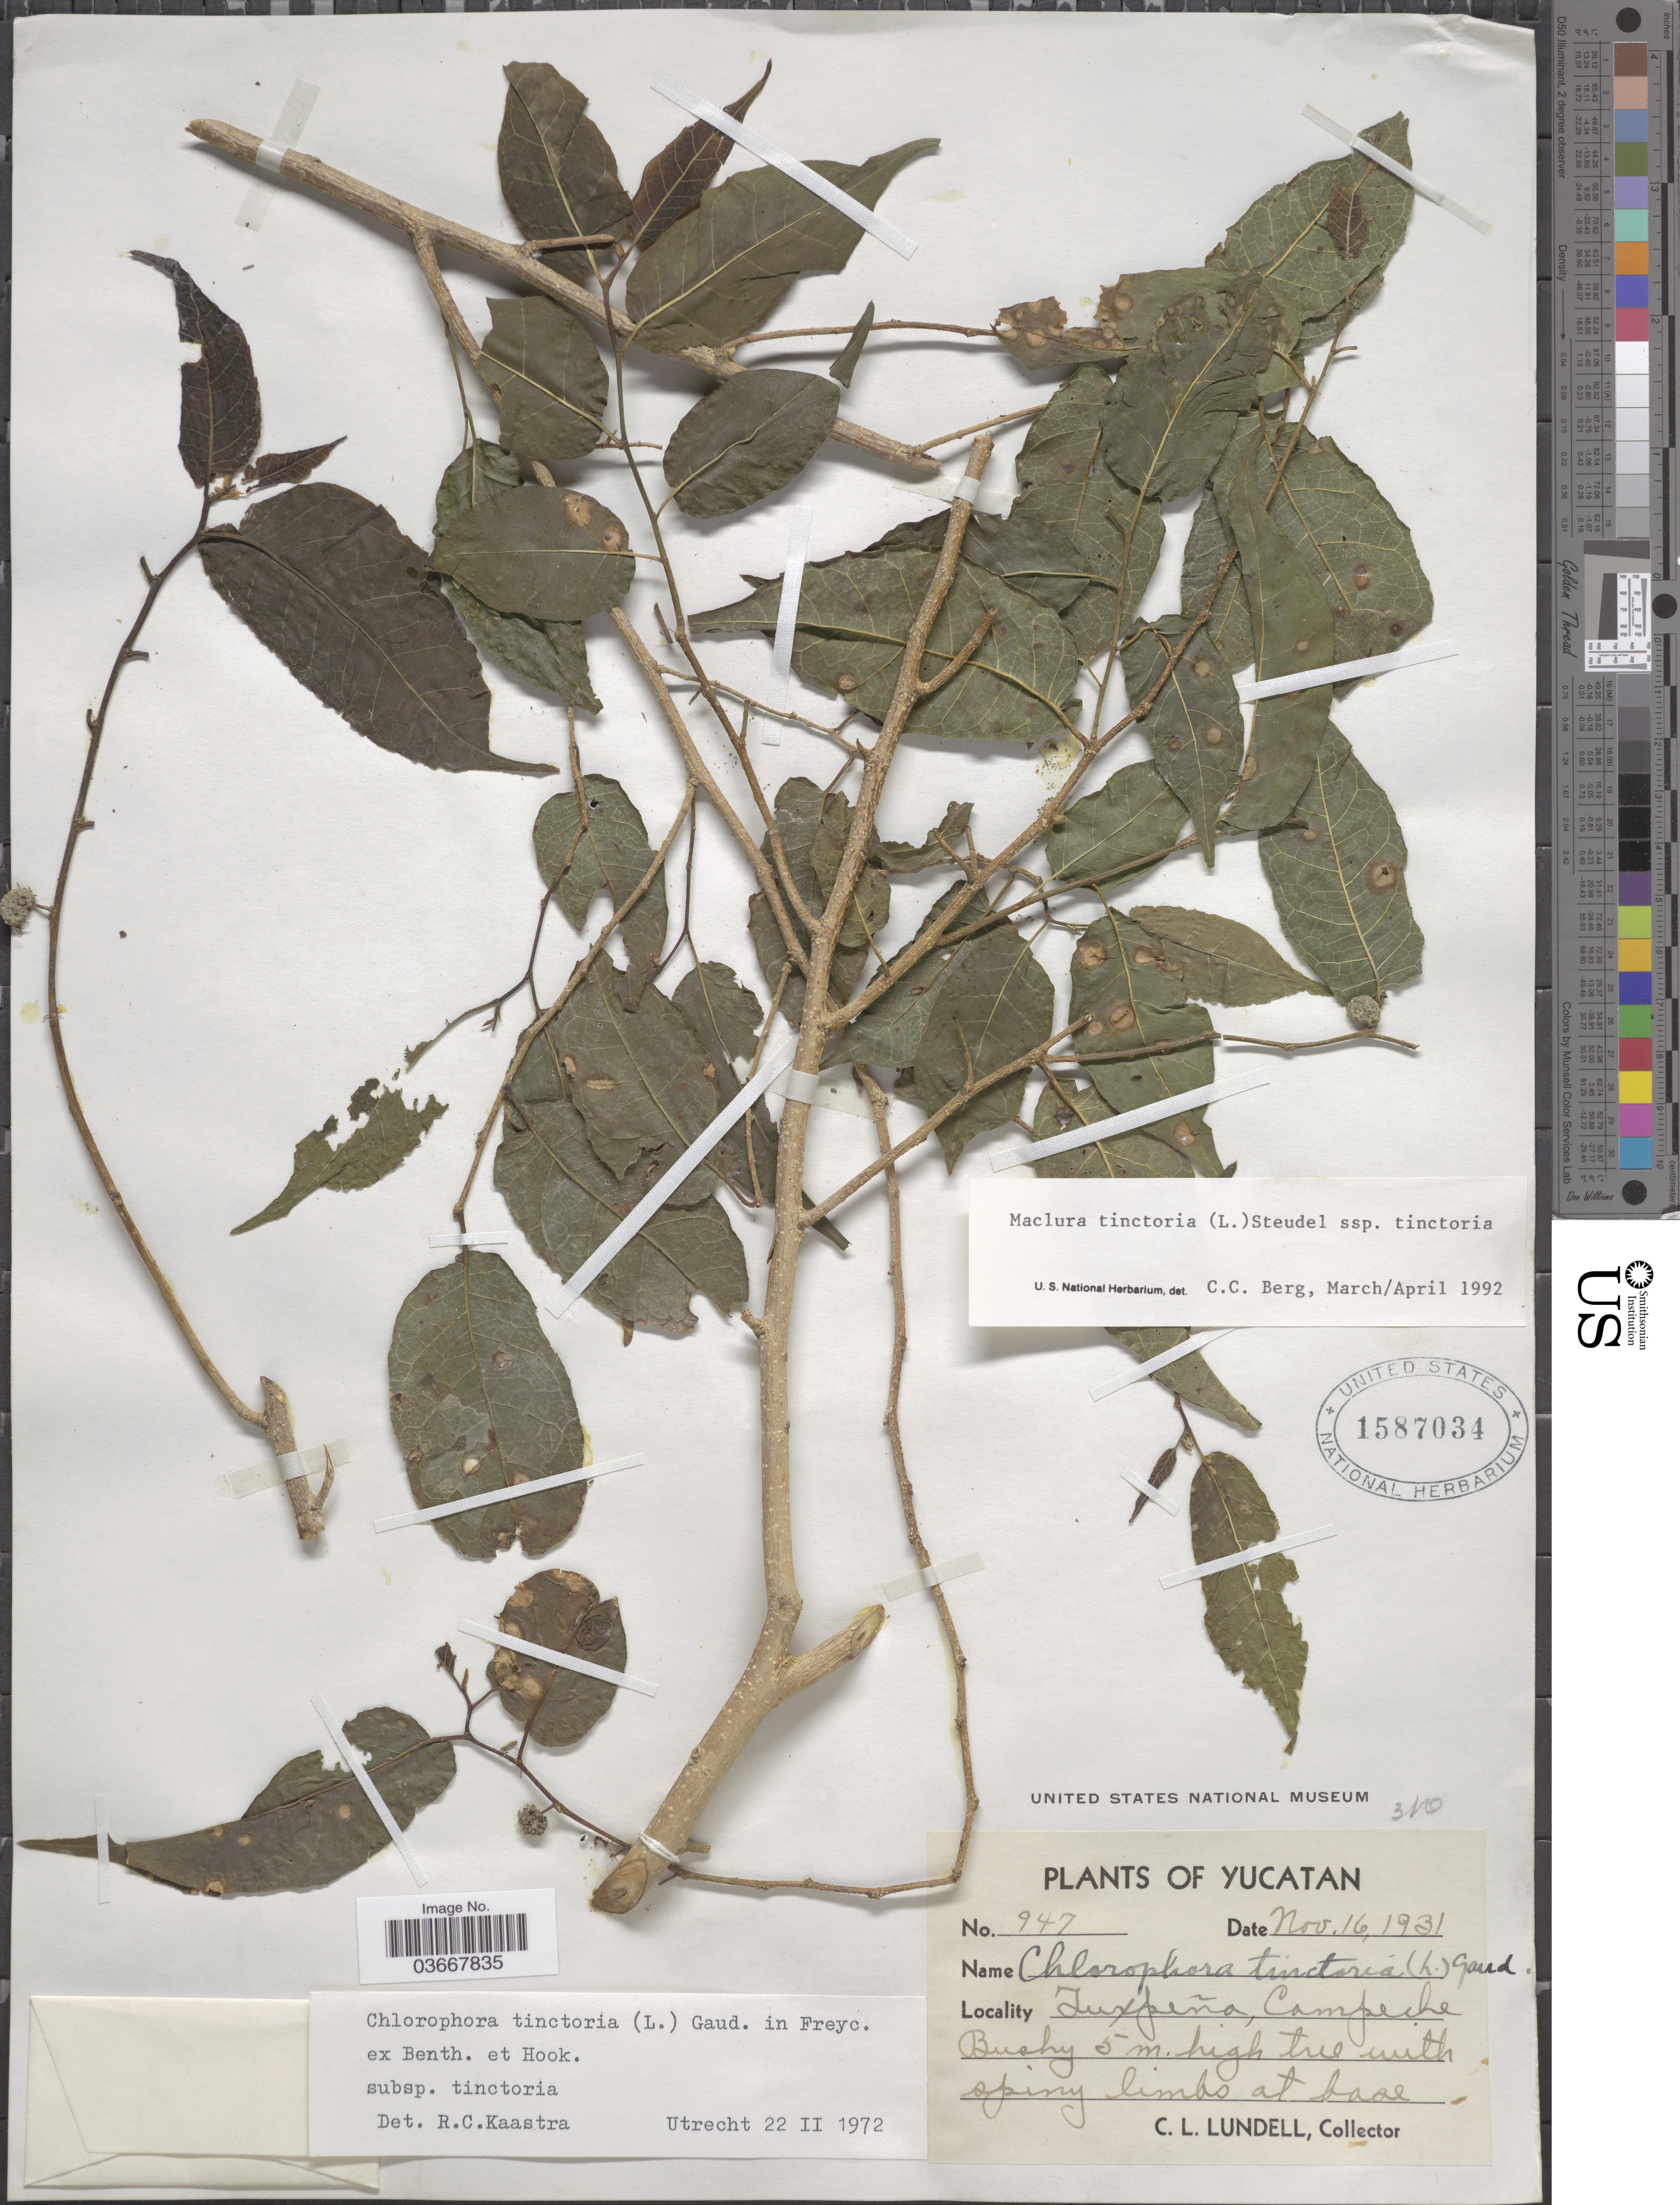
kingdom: Plantae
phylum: Tracheophyta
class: Magnoliopsida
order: Rosales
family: Moraceae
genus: Maclura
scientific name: Maclura tinctoria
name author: (L.) D. Don ex Steud.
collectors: C. L. Lundell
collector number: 947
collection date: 1931-11-16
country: Mexico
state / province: Campeche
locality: Yucatan. Tuxpeña.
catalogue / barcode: US 1587034